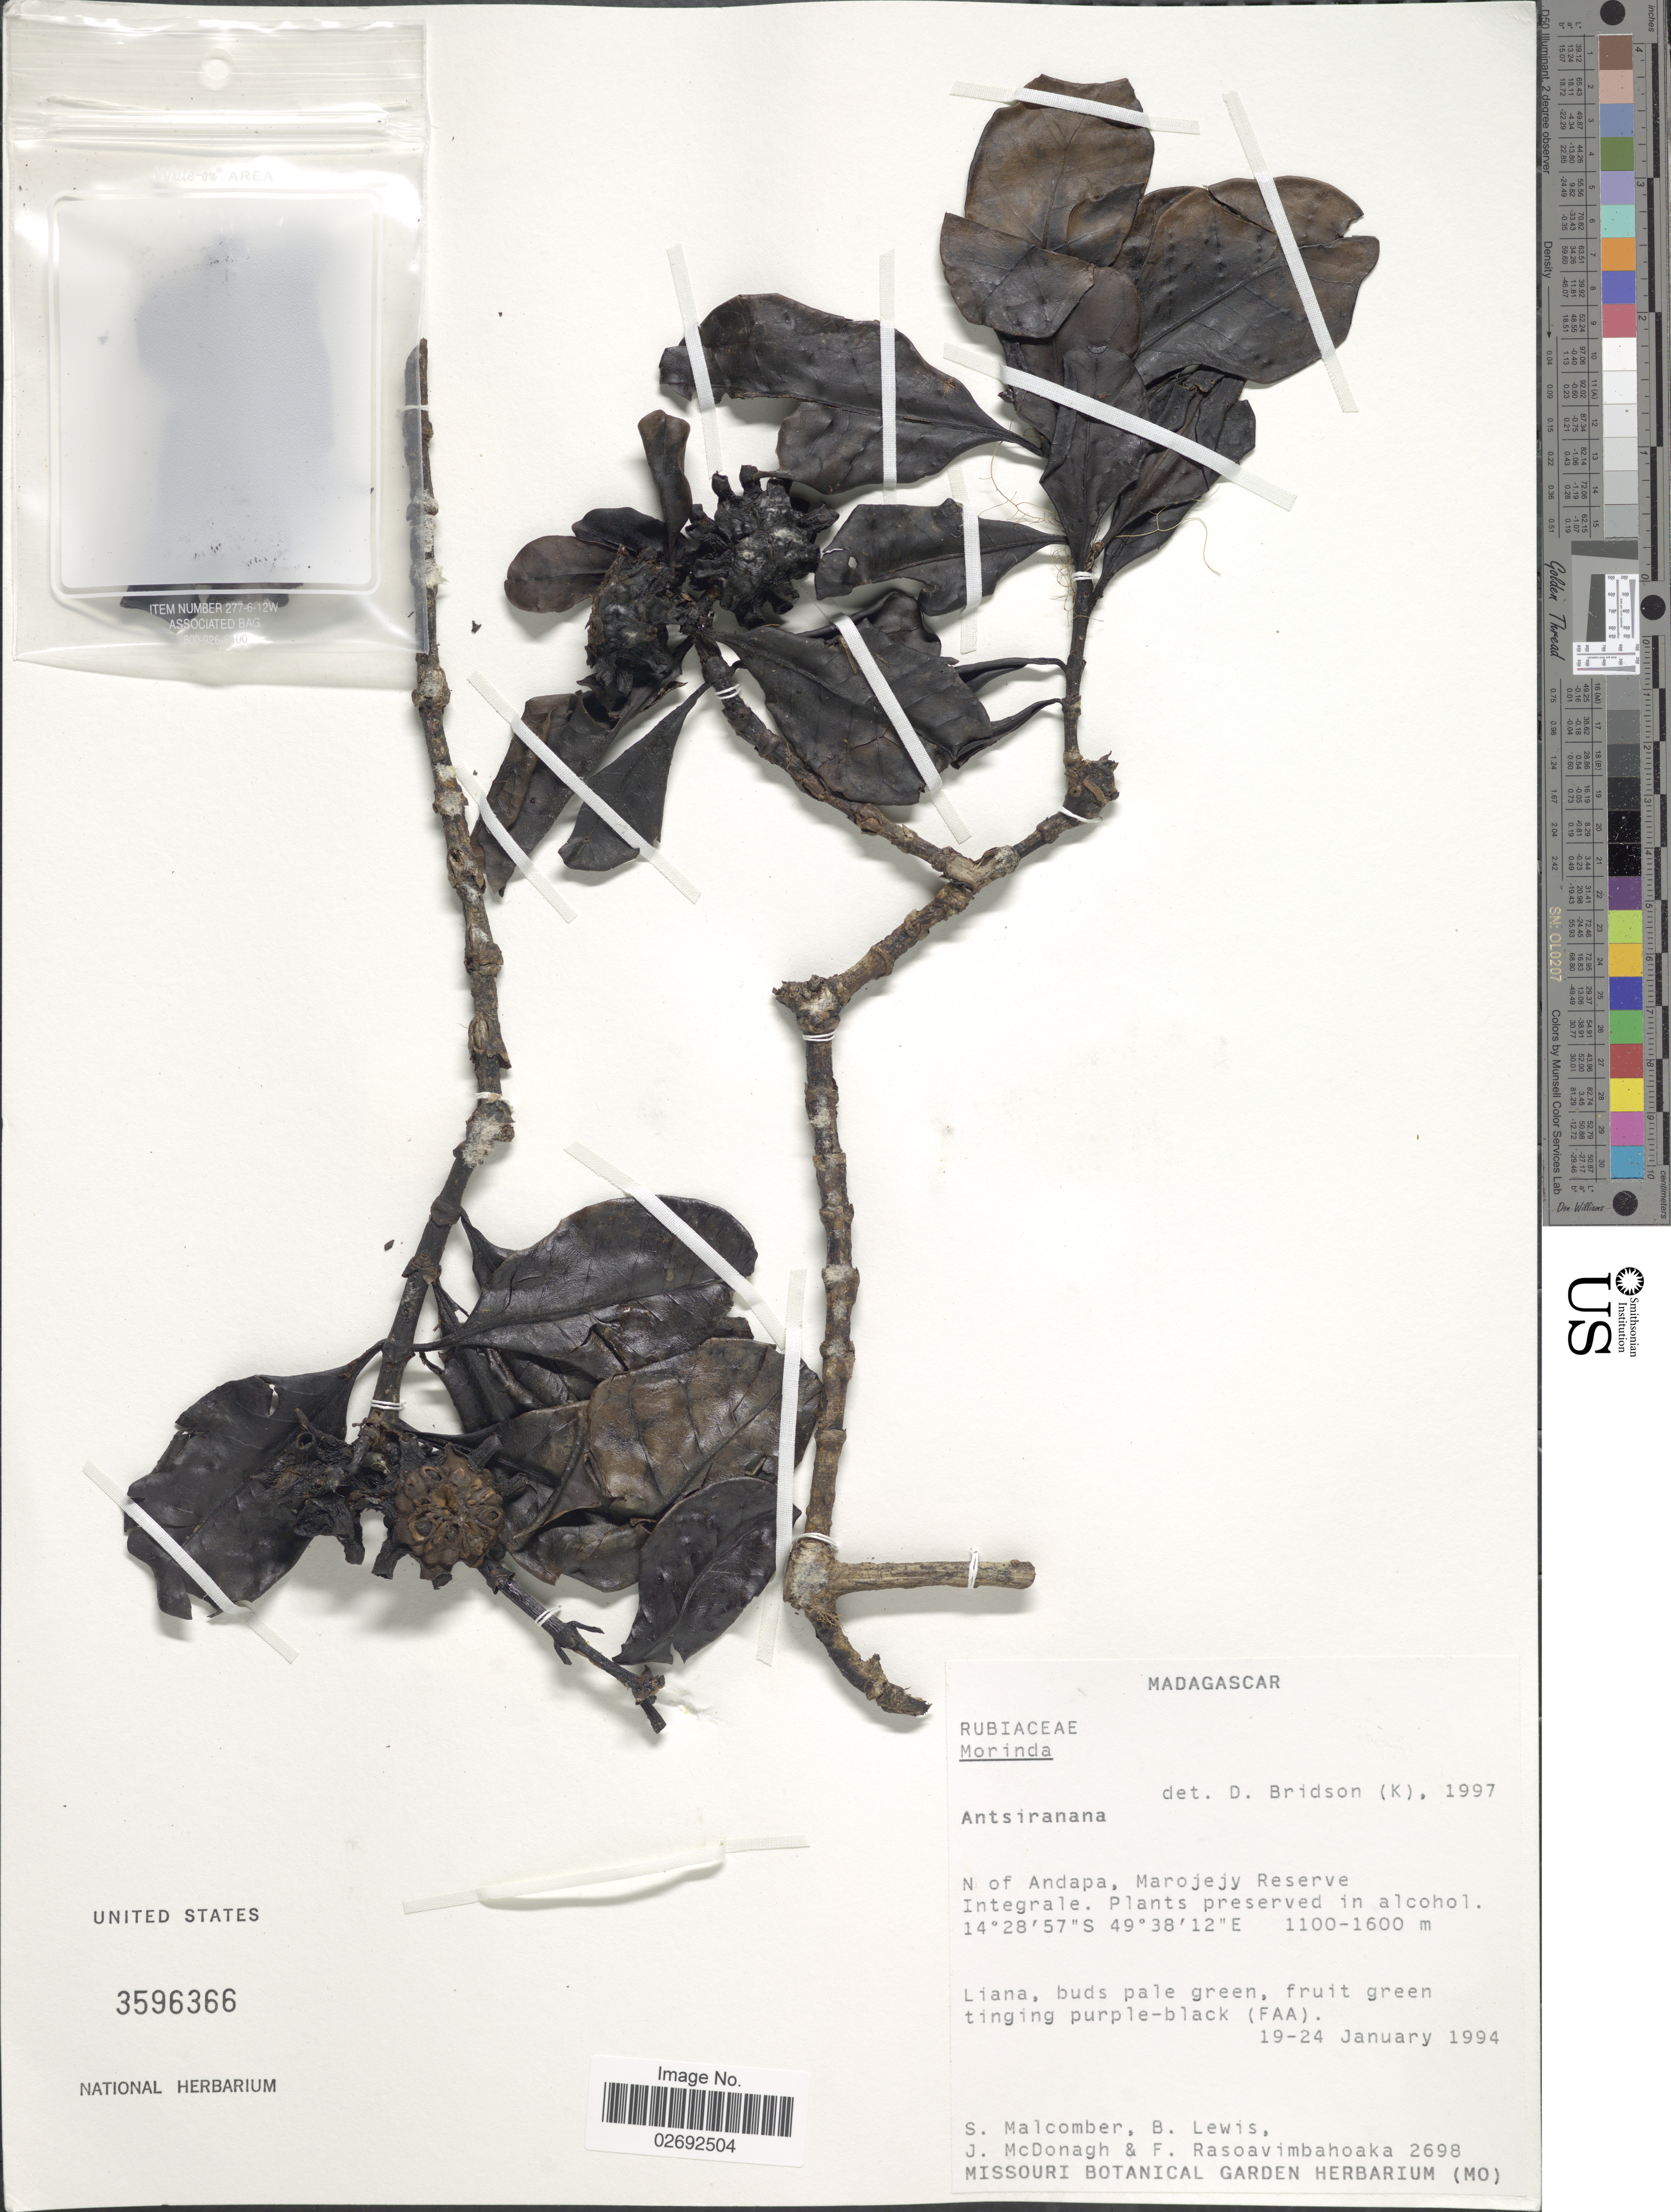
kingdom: Plantae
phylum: Tracheophyta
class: Magnoliopsida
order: Gentianales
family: Rubiaceae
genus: Morinda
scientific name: Morinda sp.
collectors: S. T. Malcomber, B. Lewis, J. McDonagh & F. Rasoavimbahoaka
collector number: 2698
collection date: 1994-01-19/1994-01-24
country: Madagascar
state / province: Sava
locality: N of Andapa, Marojejy Reserve Integrale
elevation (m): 1100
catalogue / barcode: US 3596366